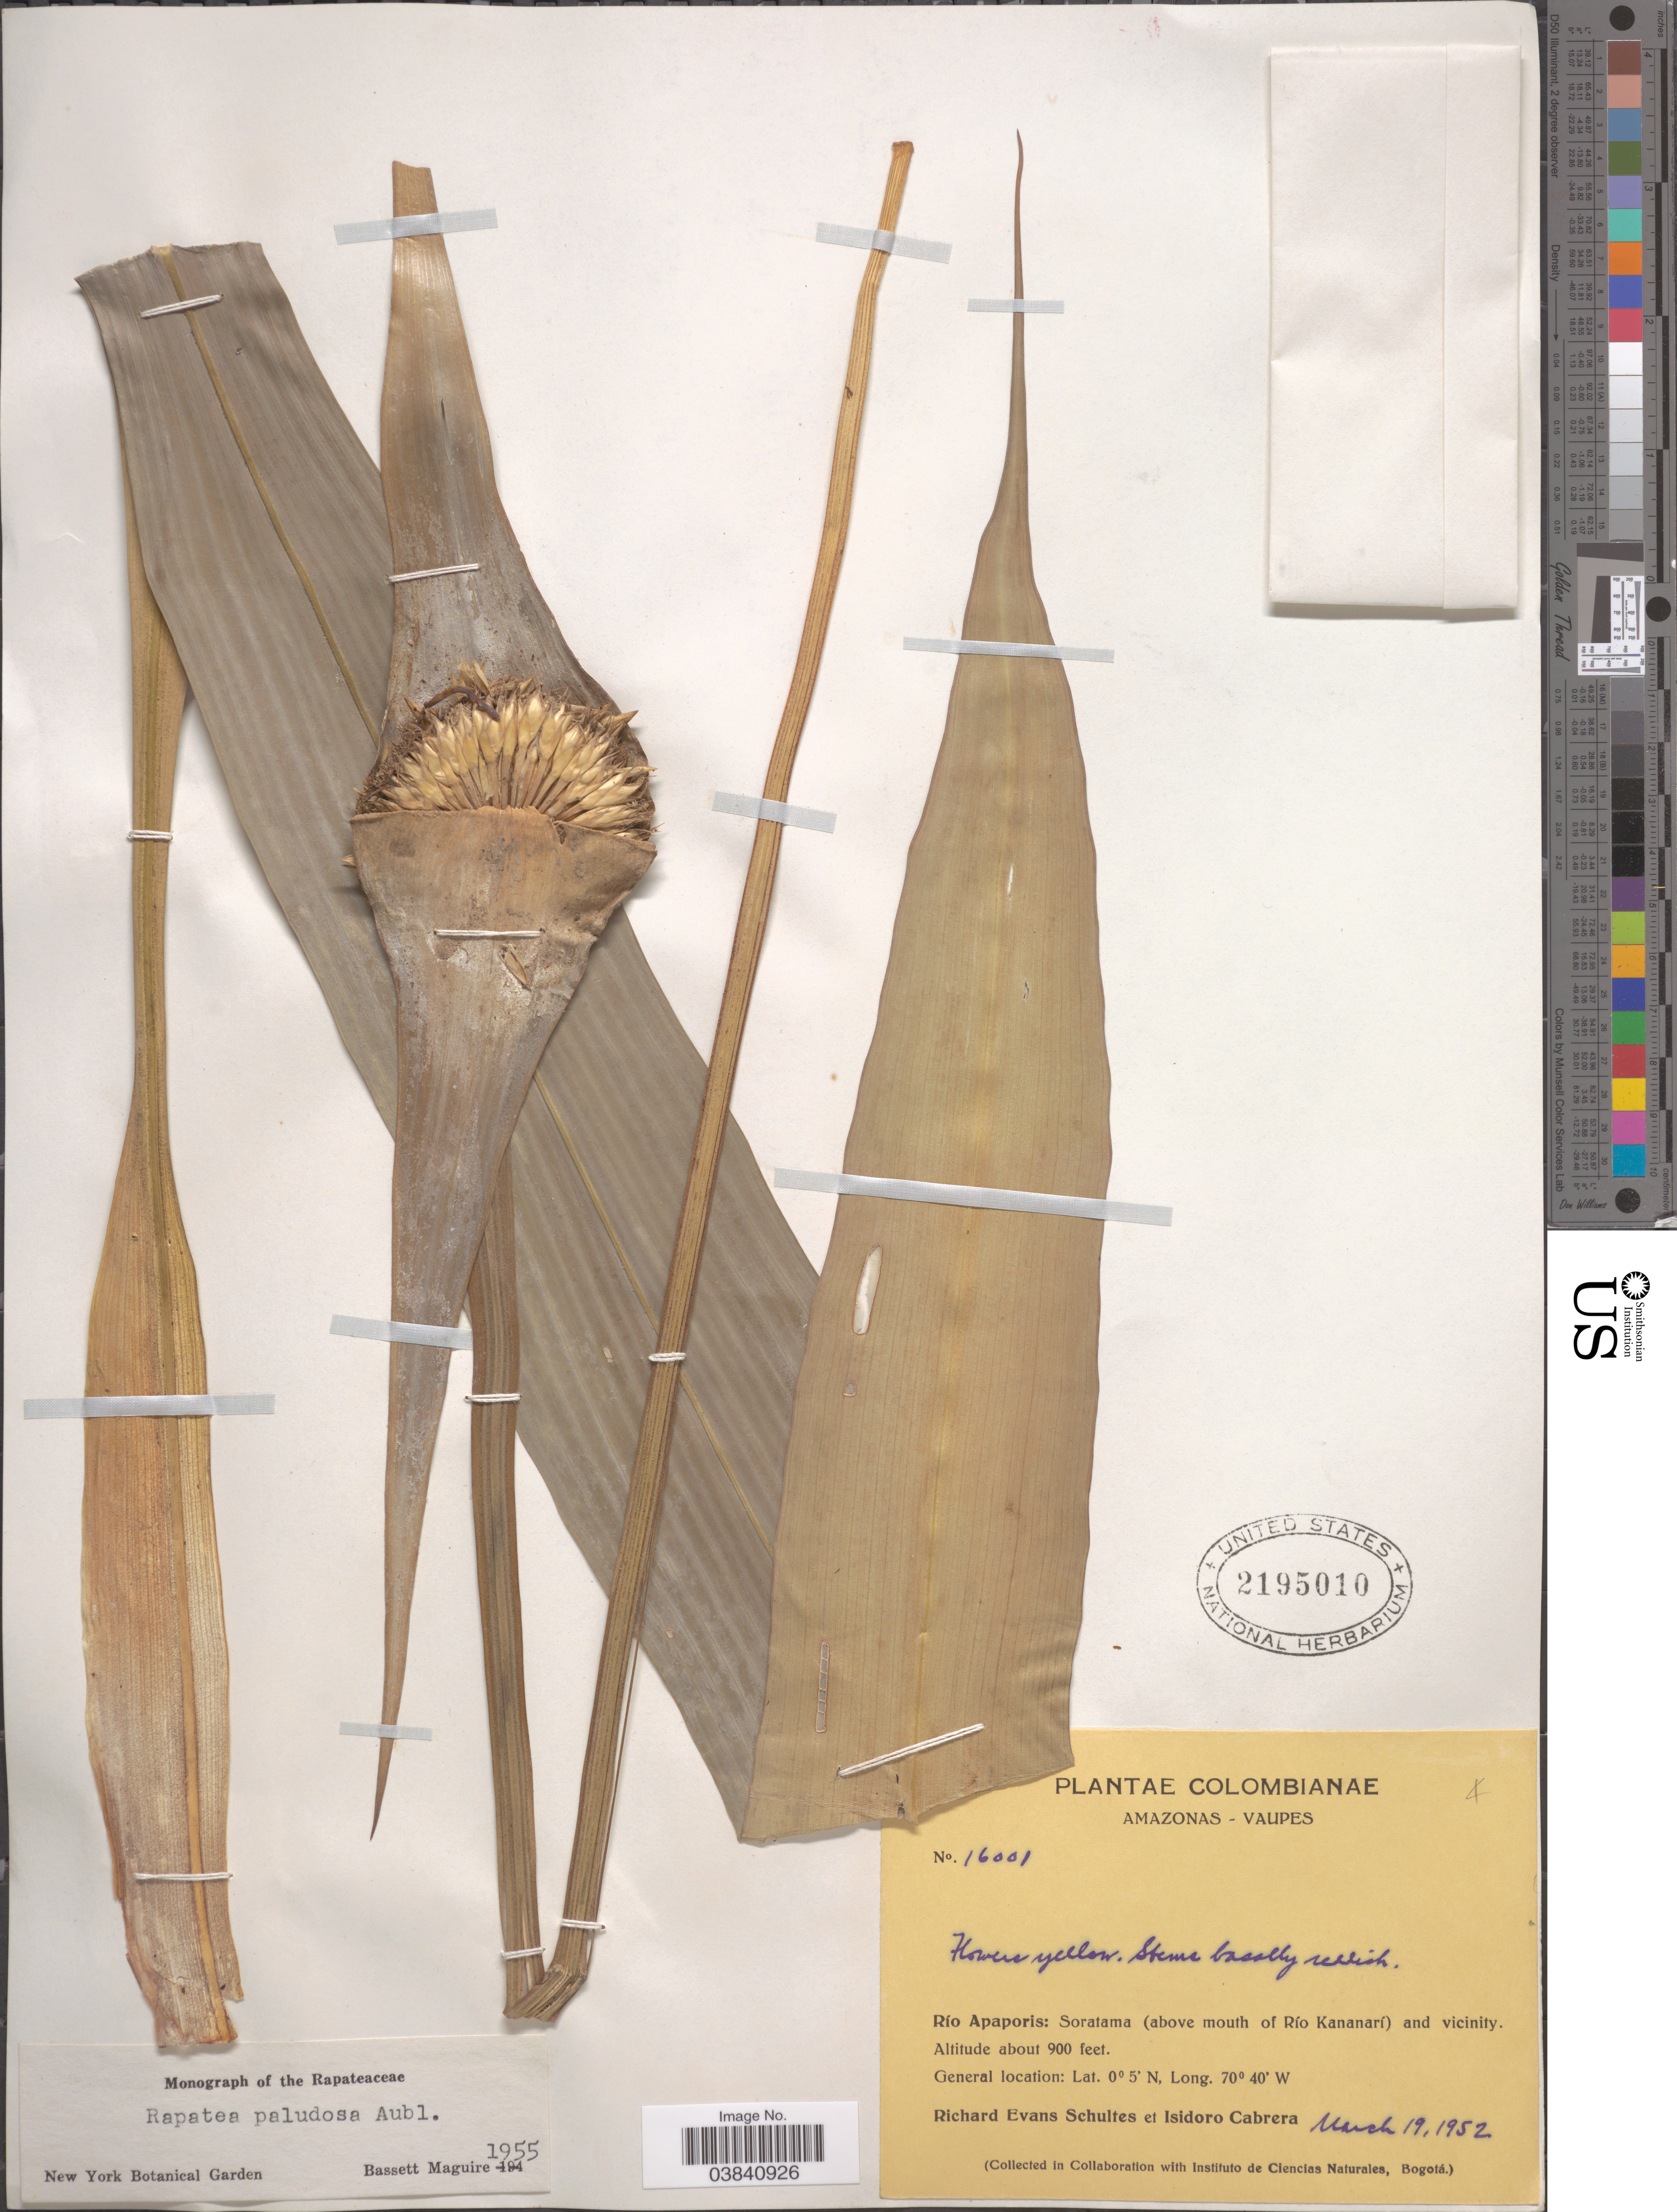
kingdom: Plantae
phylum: Tracheophyta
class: Liliopsida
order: Poales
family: Rapateaceae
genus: Rapatea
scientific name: Rapatea paludosa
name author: Aubl.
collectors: R. E. Schultes & I. Cabrera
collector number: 16001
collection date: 1952-03-19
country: Colombia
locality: Amazonas-Vaupes. Río Apaporis: Soratama (above mouth of Río Kananarí) and vicinity.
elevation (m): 274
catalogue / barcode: US 2195010